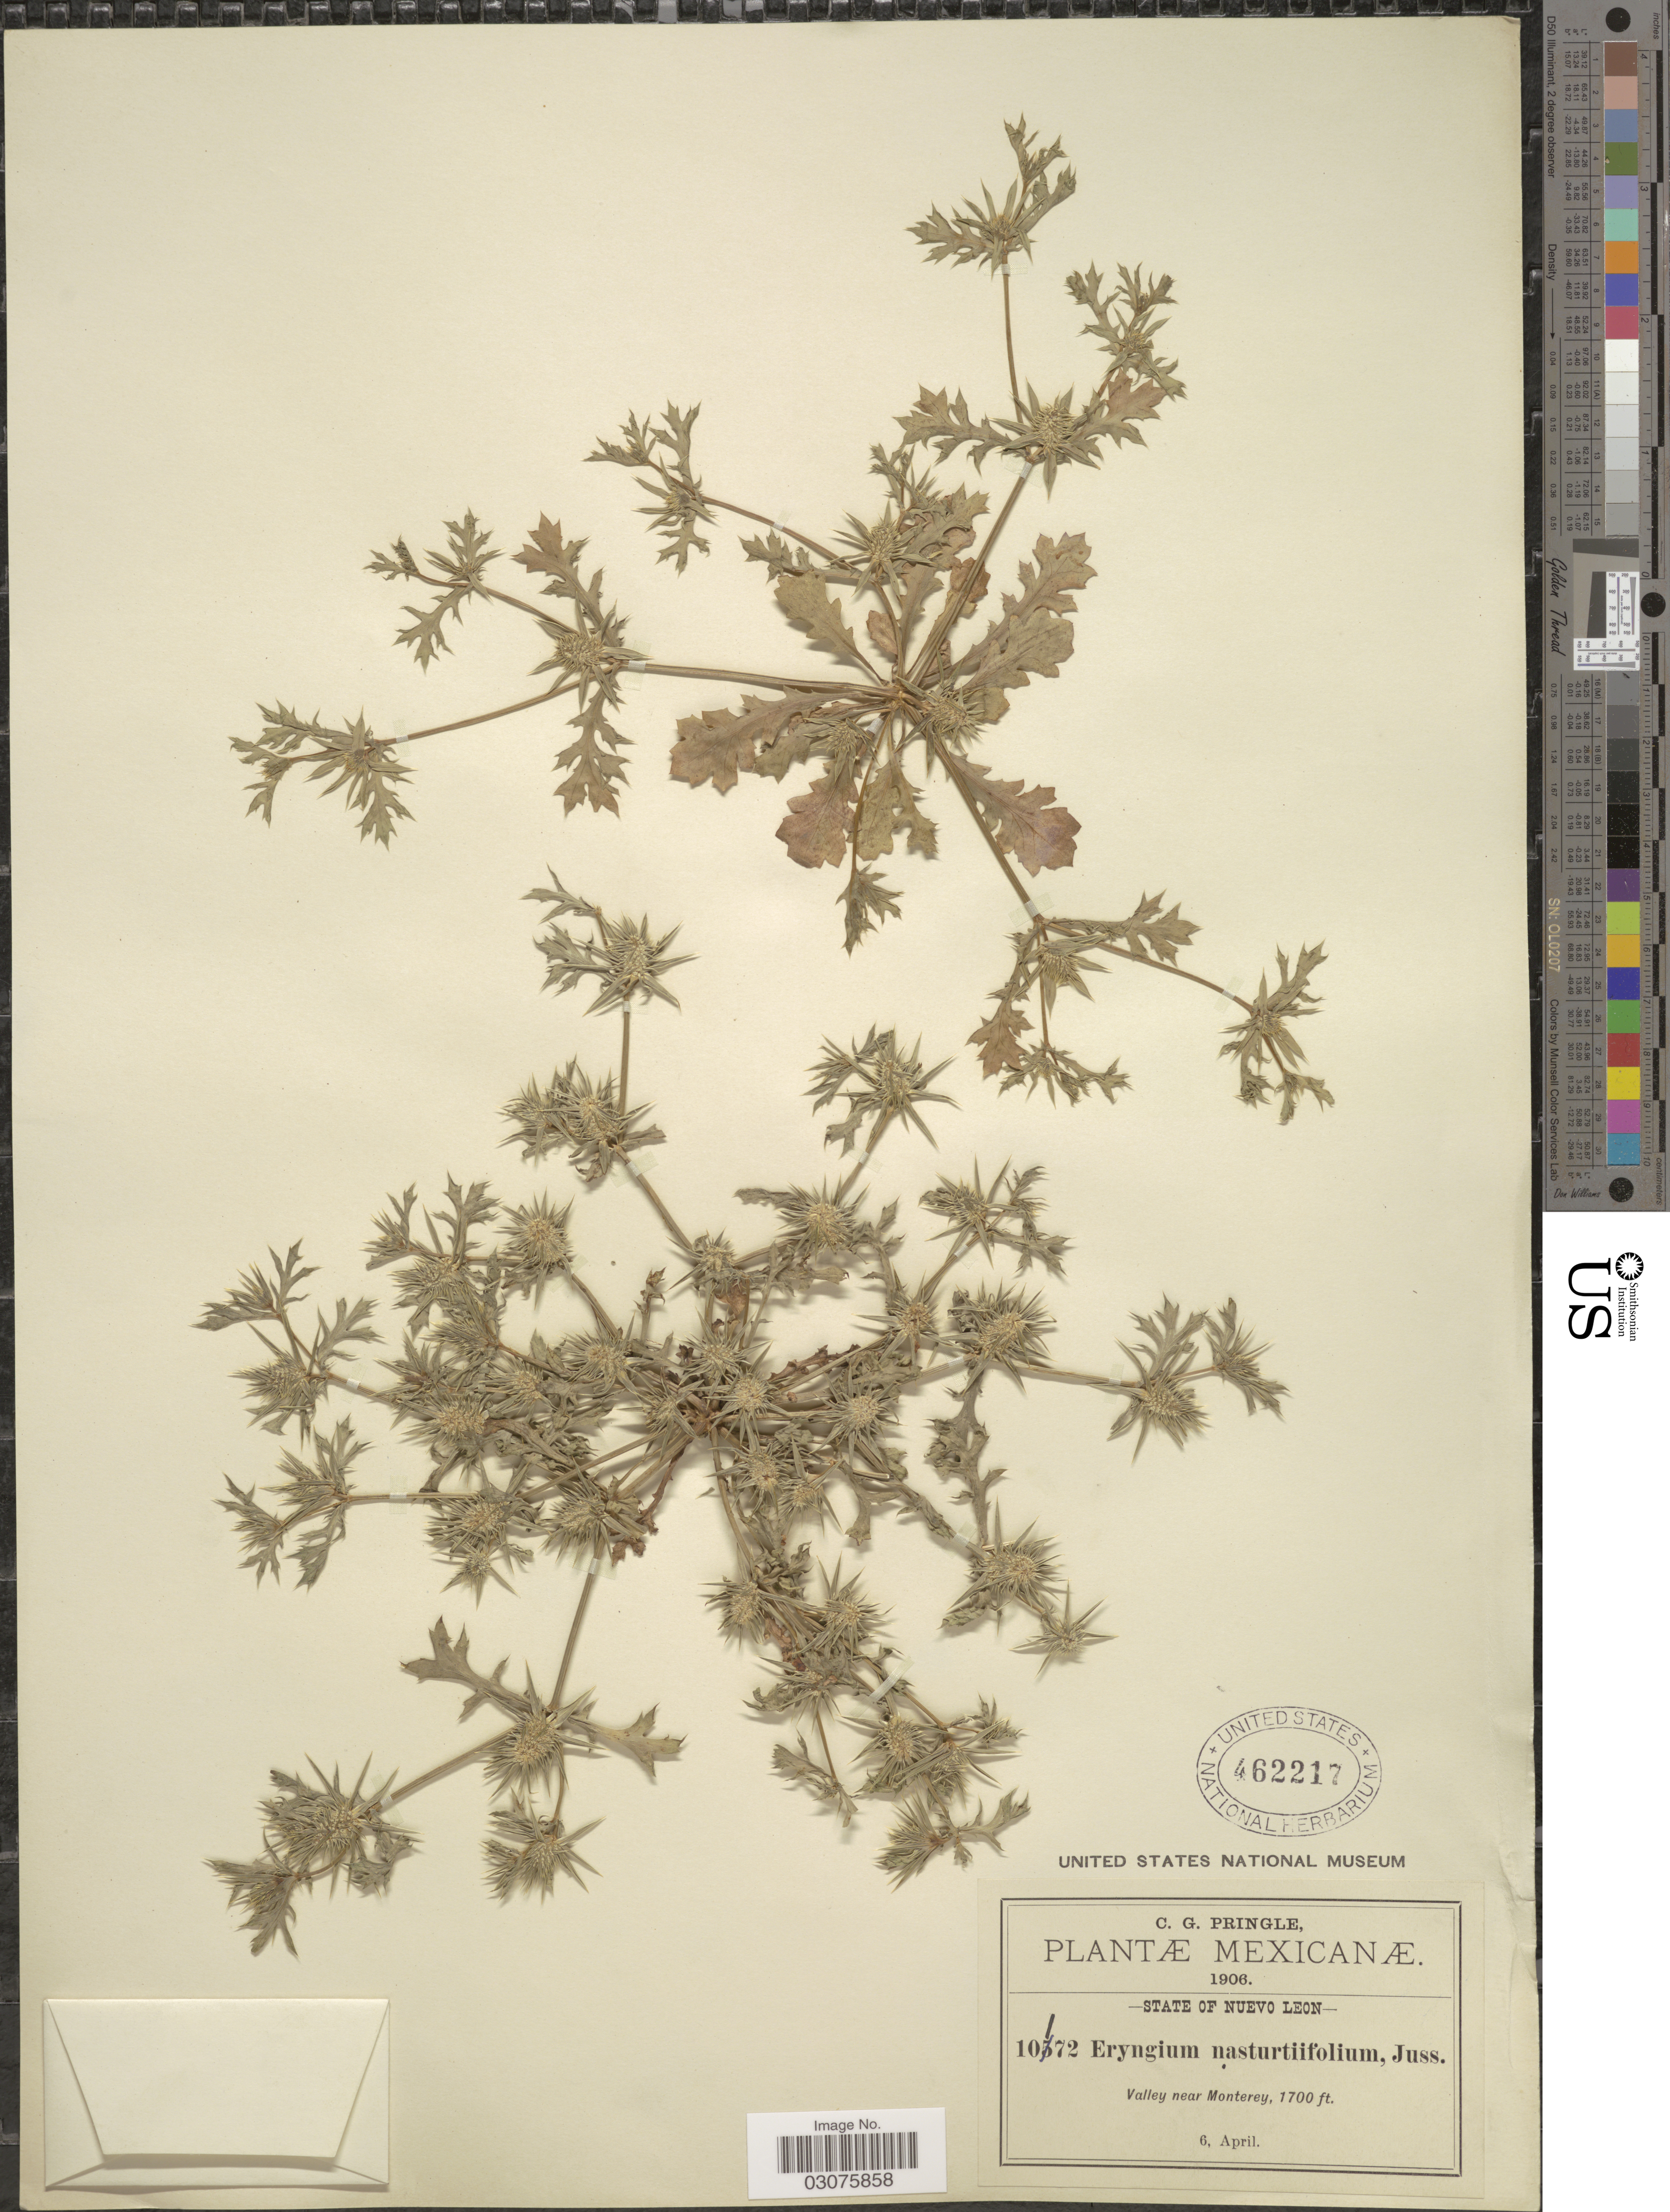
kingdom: Plantae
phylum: Tracheophyta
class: Magnoliopsida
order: Apiales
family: Apiaceae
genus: Eryngium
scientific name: Eryngium nasturtiifolium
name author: Juss. ex F. Delaroche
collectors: C. G. Pringle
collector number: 10172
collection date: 1906-04-06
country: Mexico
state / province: Nuevo León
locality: State of Nuevo Leon. Valley near Monterey.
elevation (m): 518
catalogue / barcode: US 462217